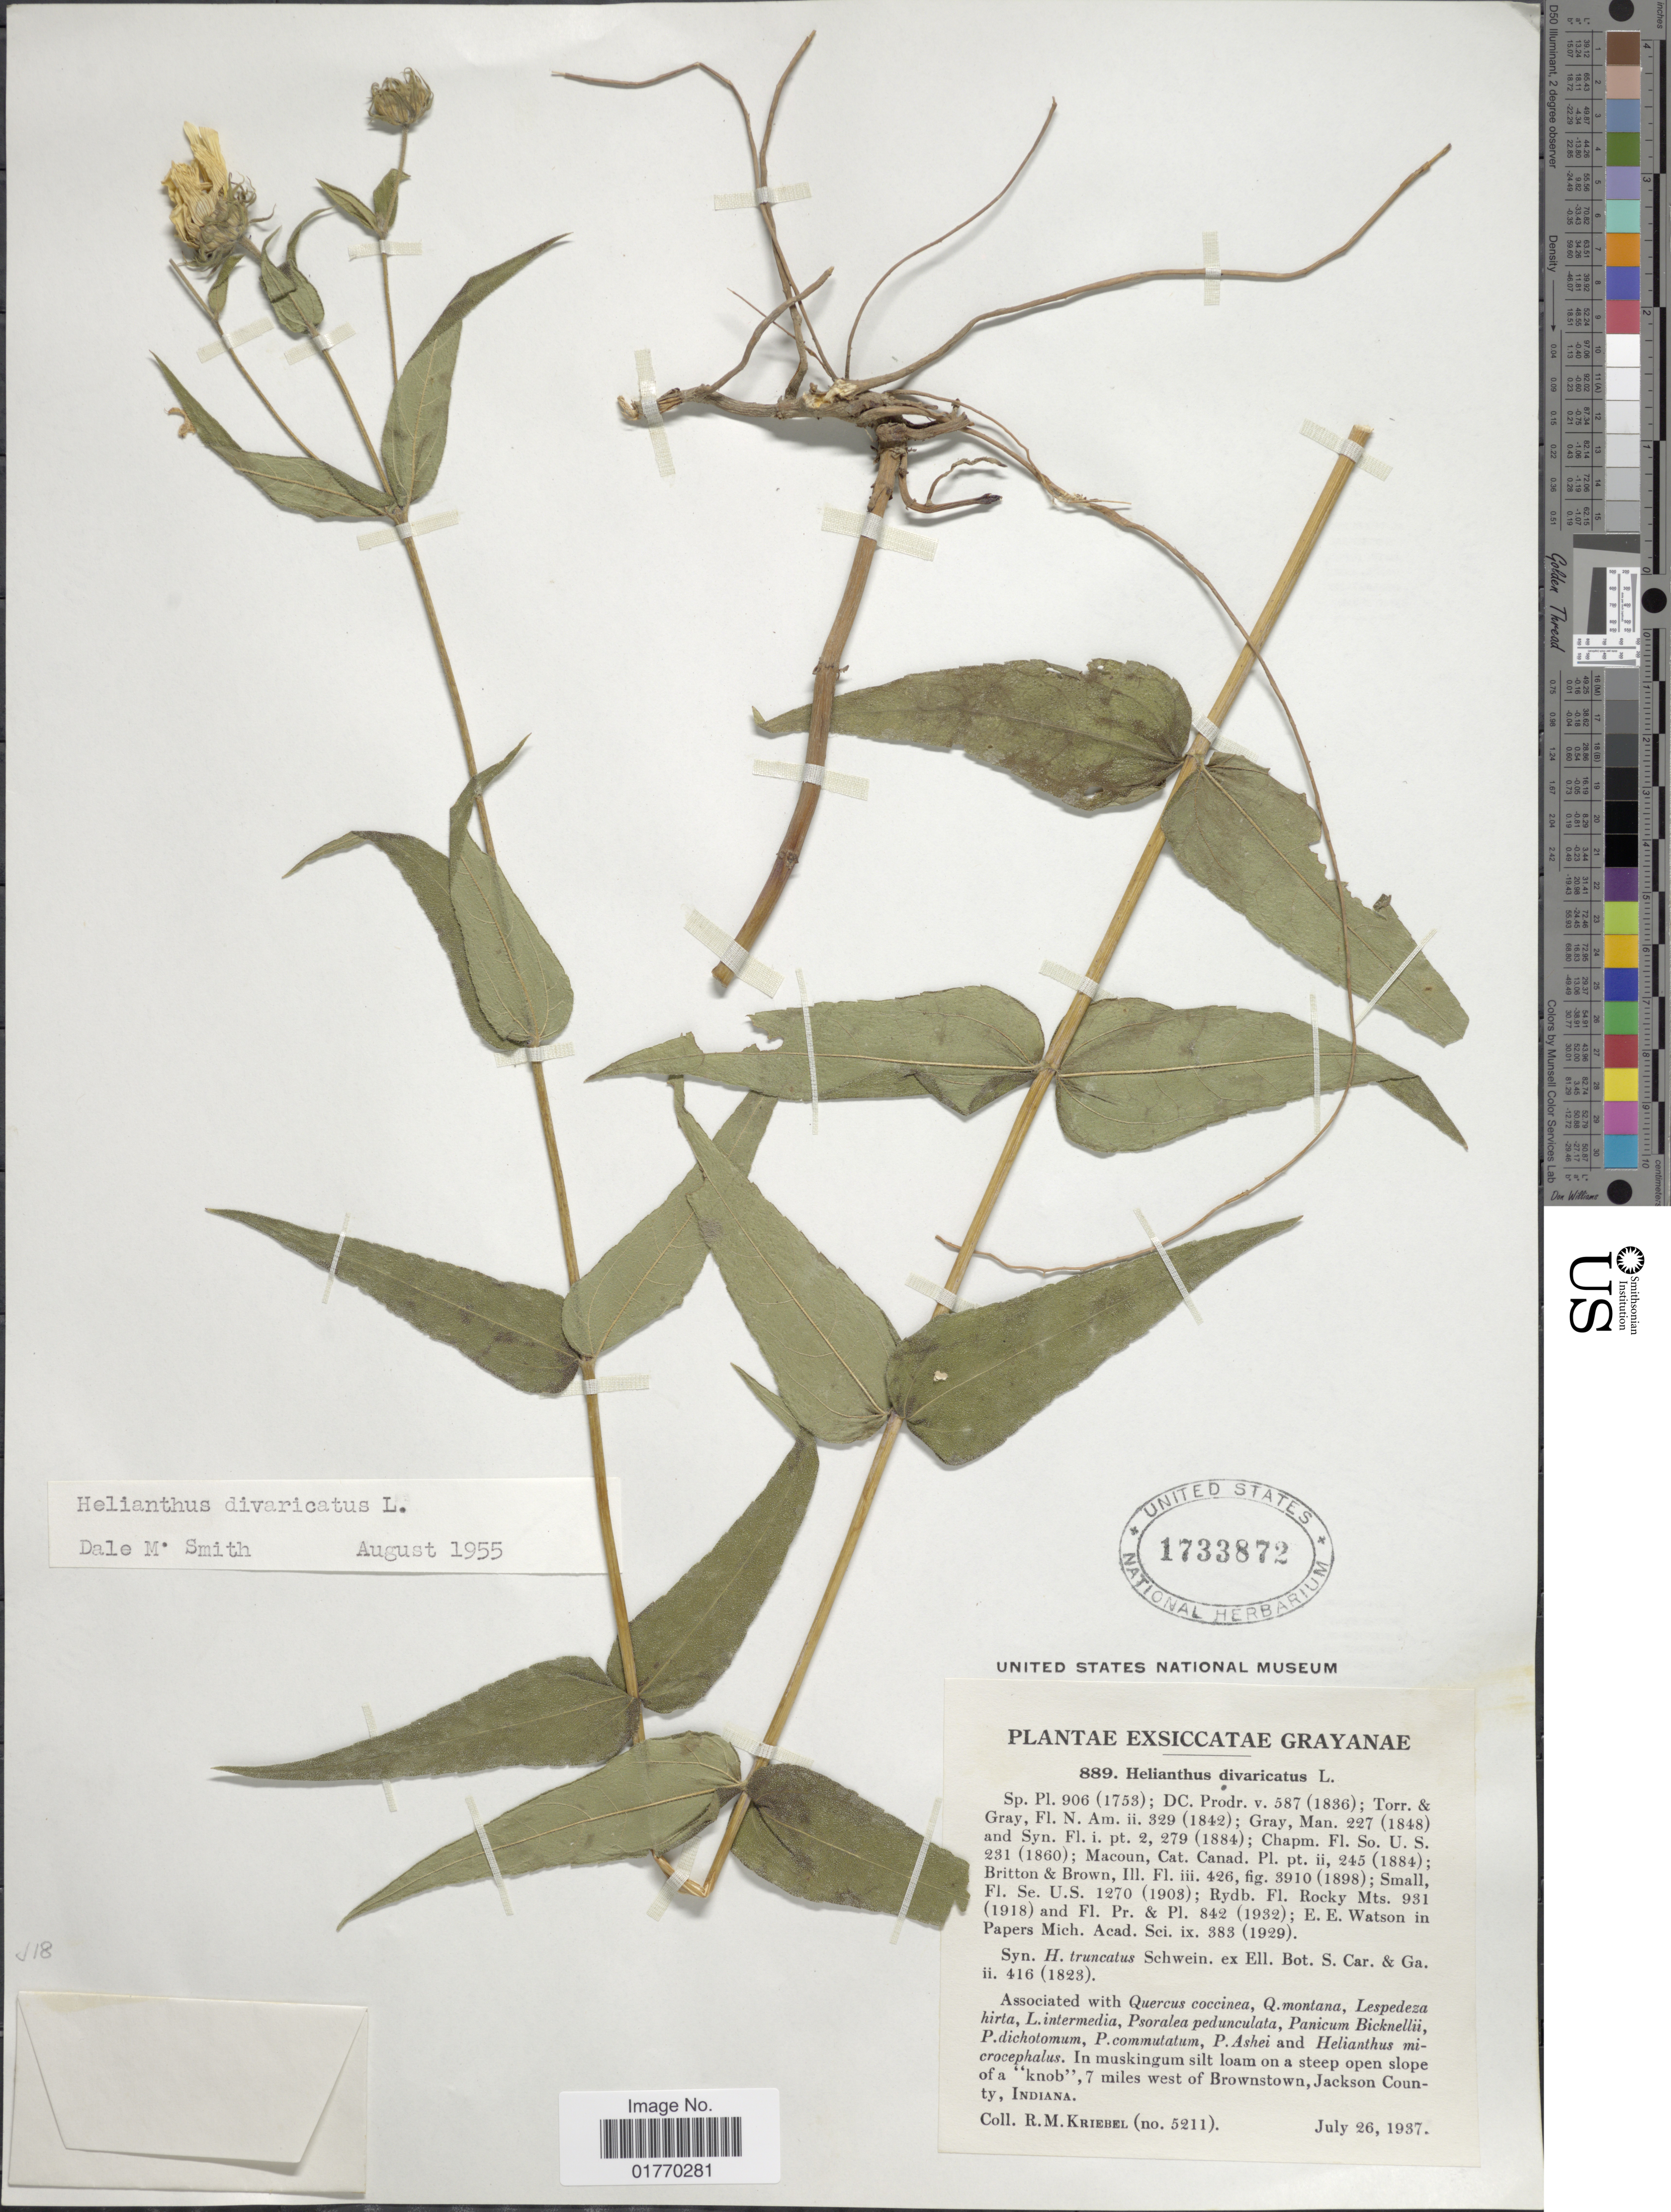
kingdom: Plantae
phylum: Tracheophyta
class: Magnoliopsida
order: Asterales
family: Asteraceae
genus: Helianthus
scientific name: Helianthus divaricatus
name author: L.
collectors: R. M. Kriebel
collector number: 5211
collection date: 1937-07-26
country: United States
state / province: Indiana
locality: In muskingum silt loam on a steep open slope of a knob, 7 miles west of Brownstone, Jackson County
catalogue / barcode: US 1733872